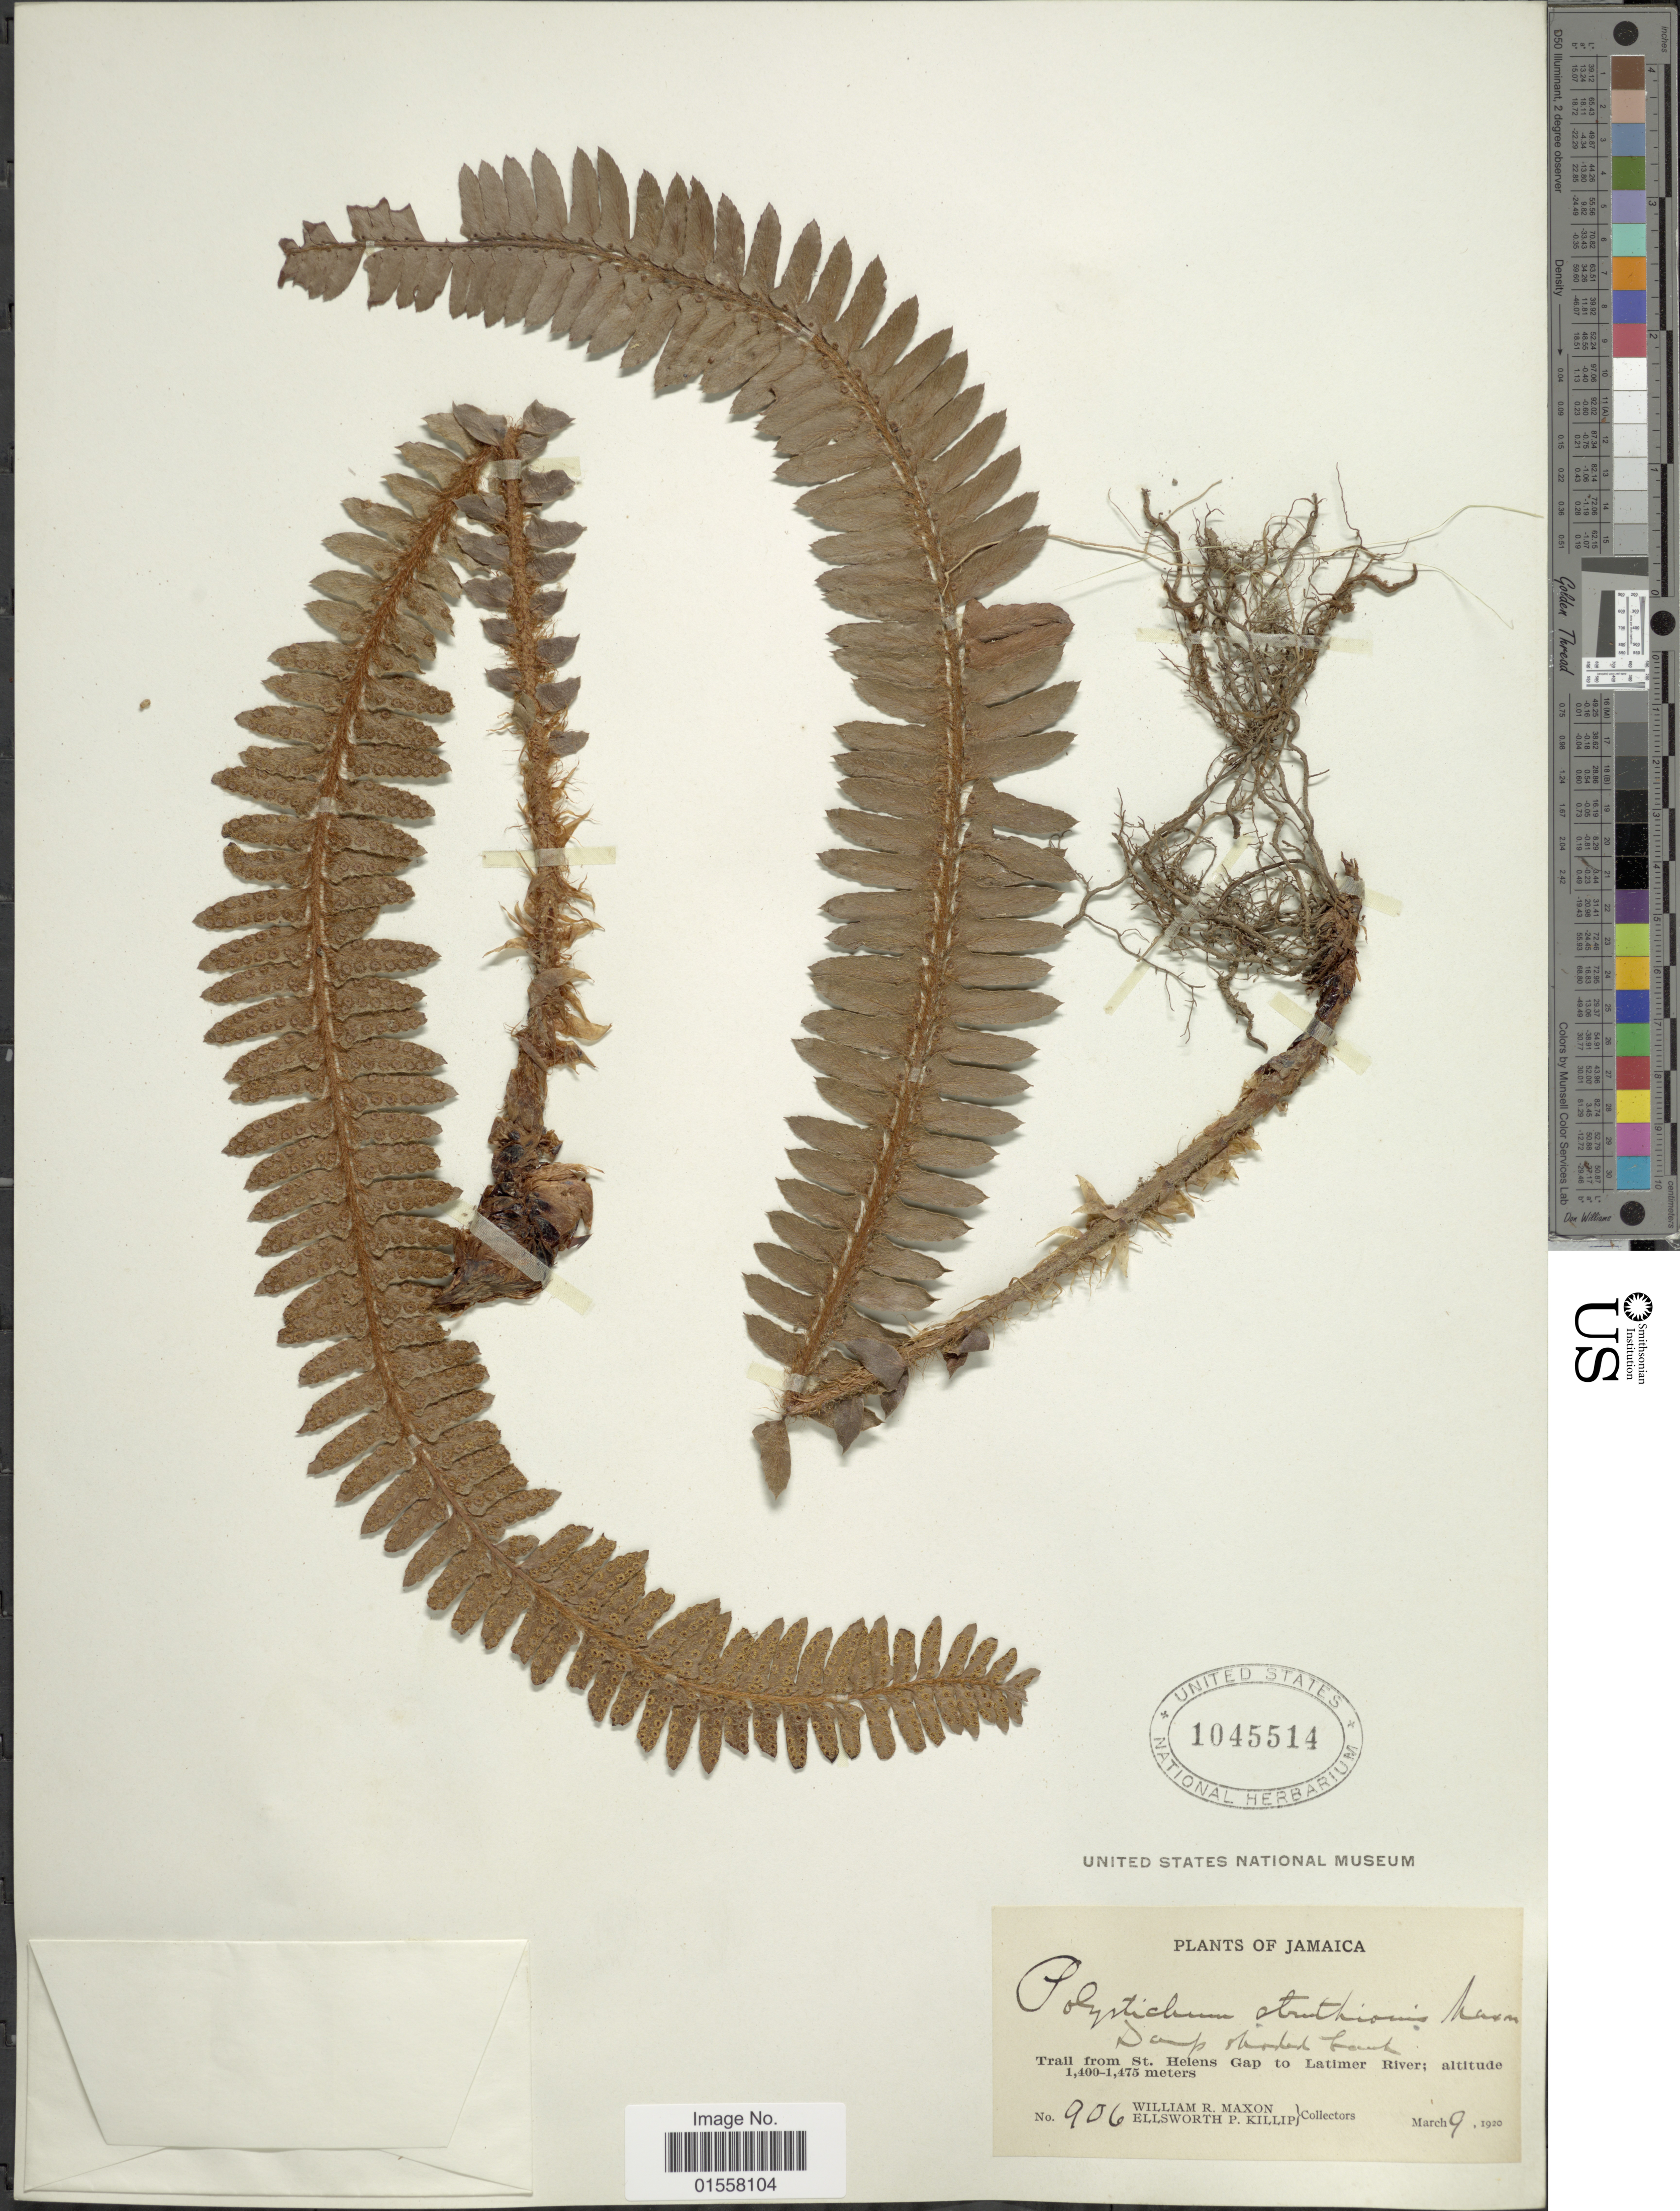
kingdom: Plantae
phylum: Tracheophyta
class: Polypodiopsida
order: Polypodiales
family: Dryopteridaceae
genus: Polystichum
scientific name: Polystichum mucronatum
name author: (Sw.) C. Presl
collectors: W. R. Maxon & E. P. Killip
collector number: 906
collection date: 1920-03-09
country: Jamaica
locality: Jamaica, Trail from St. Helens Gap to Latimer River.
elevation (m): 1400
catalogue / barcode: US 1045514